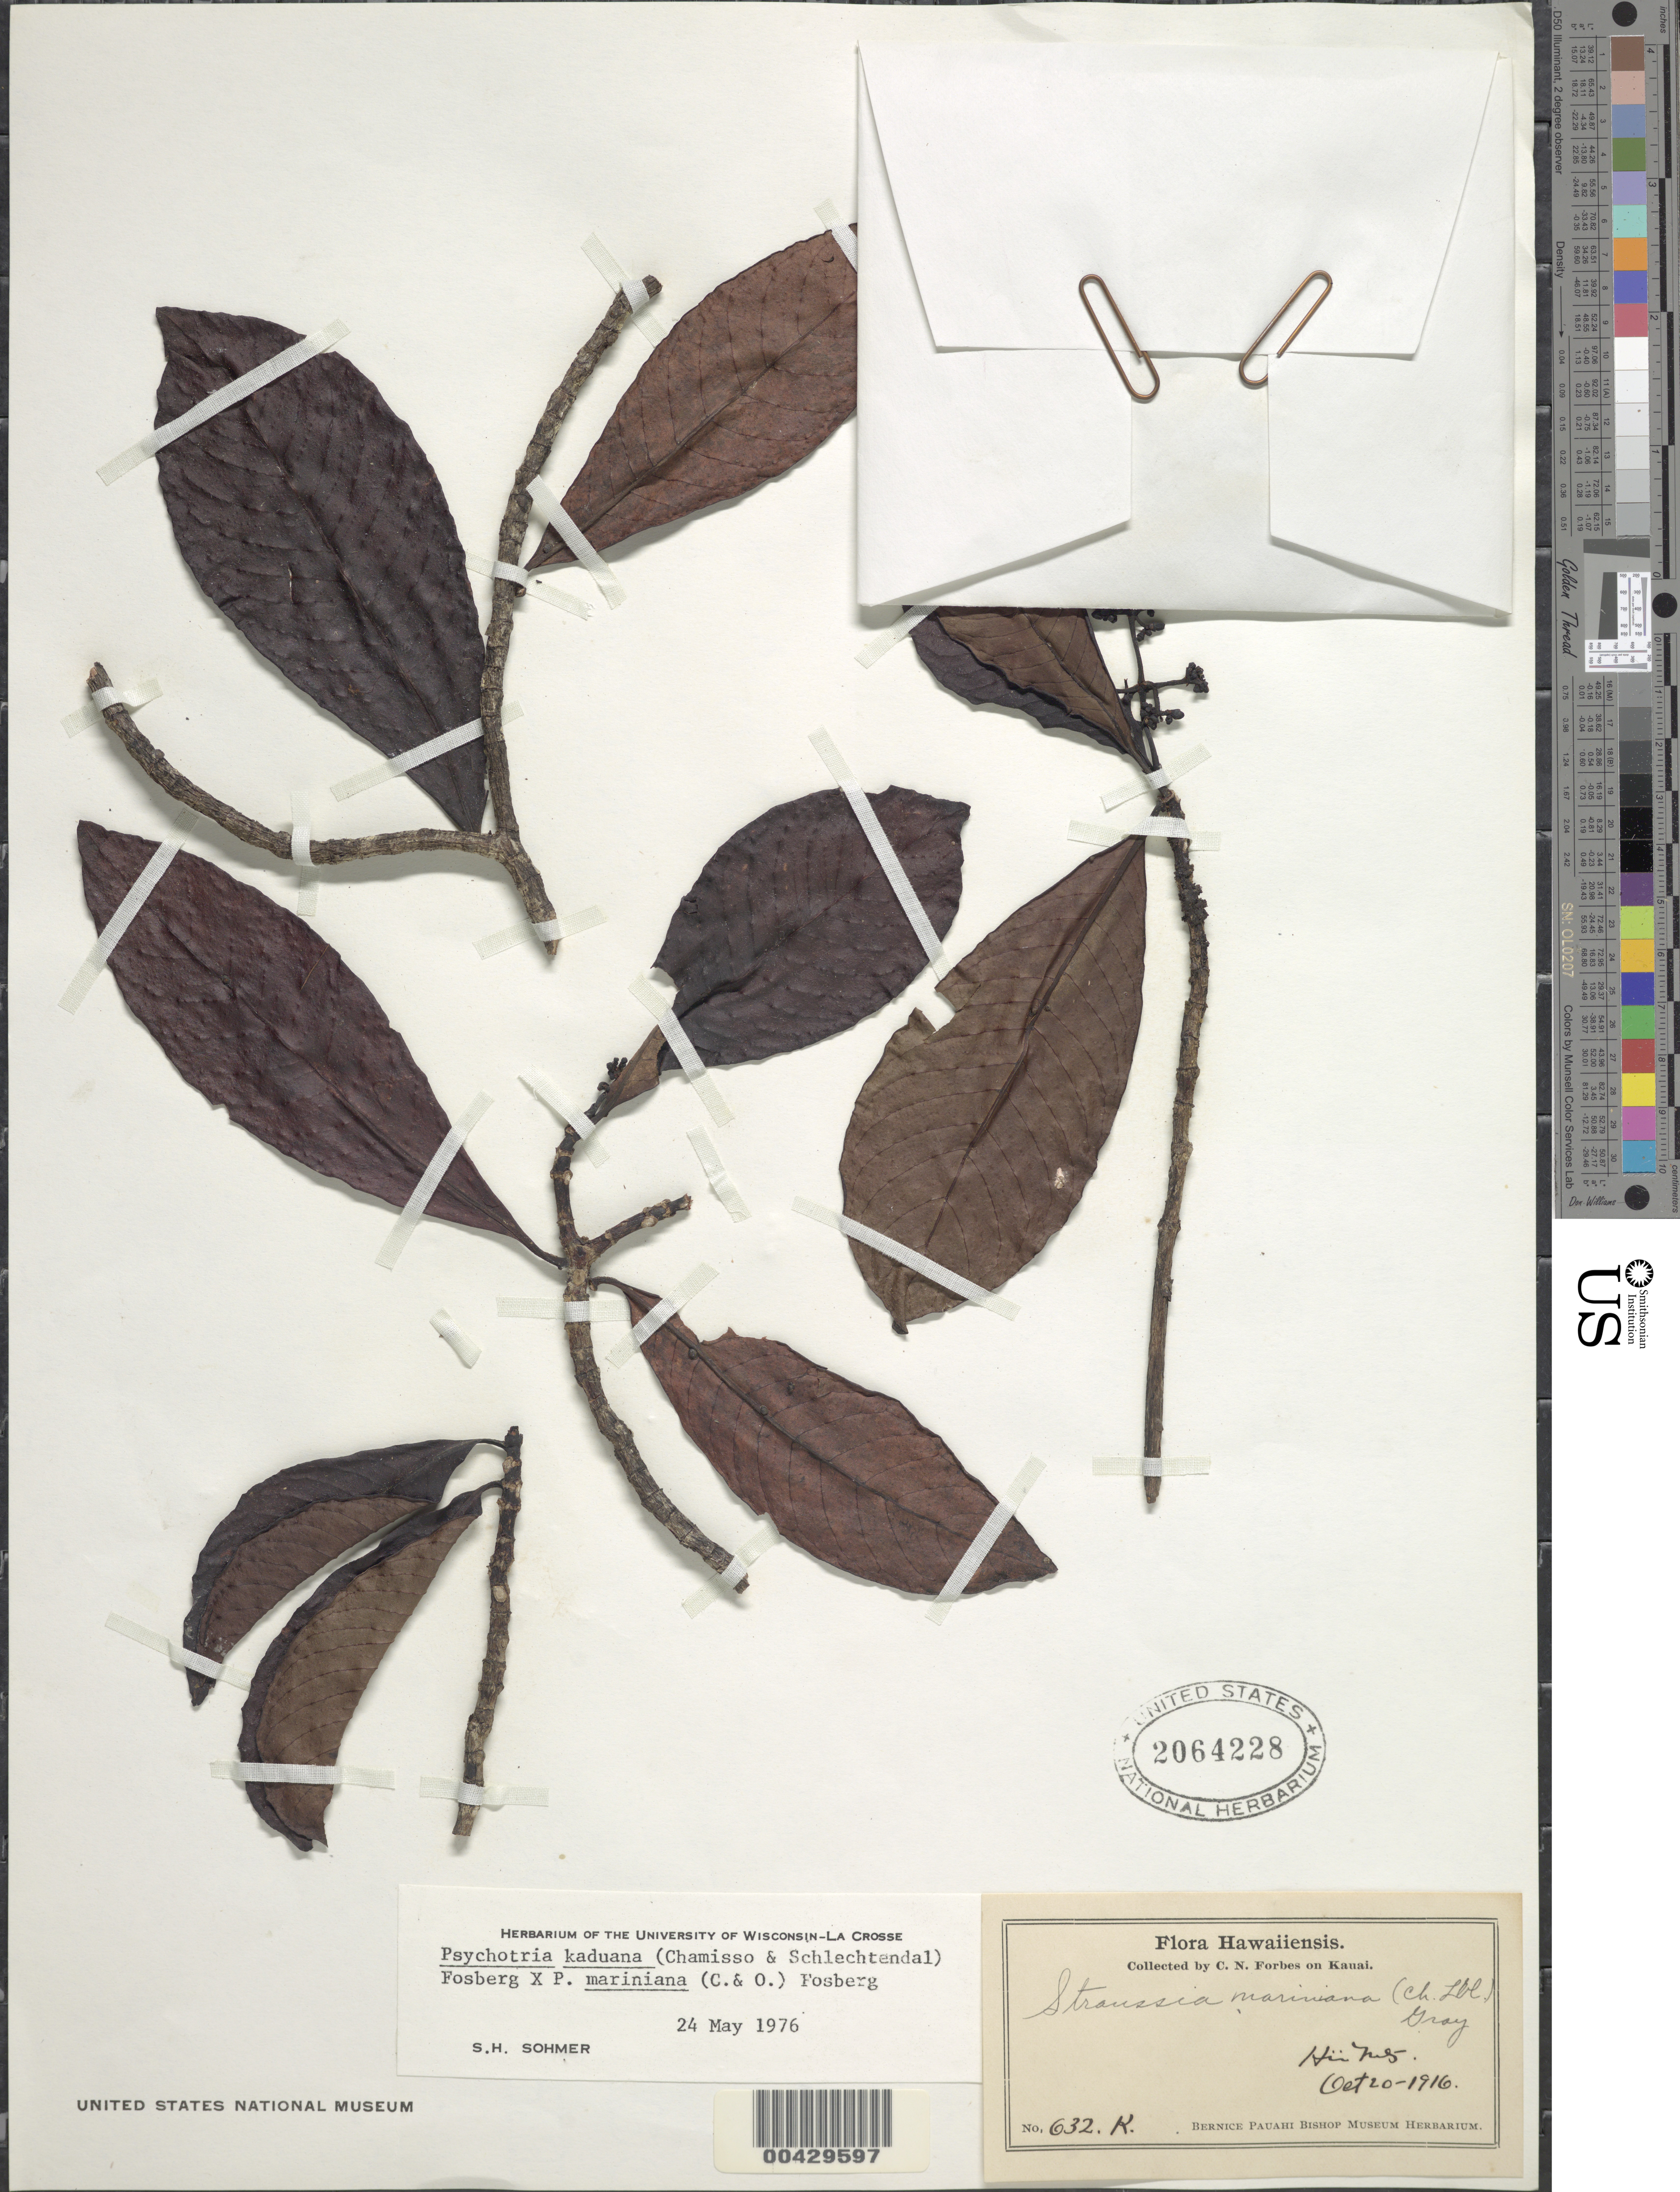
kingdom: Plantae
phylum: Tracheophyta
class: Magnoliopsida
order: Gentianales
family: Rubiaceae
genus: Psychotria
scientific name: Psychotria kaduana x P. mariniana (Cham. & Schltdl.) Fosberg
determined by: Sohmer, S. H.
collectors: C. N. Forbes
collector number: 632.k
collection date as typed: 20 Oct 1916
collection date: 1916-10-20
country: United States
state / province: Hawaii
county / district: Kaui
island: Kaua'i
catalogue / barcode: US 2064228